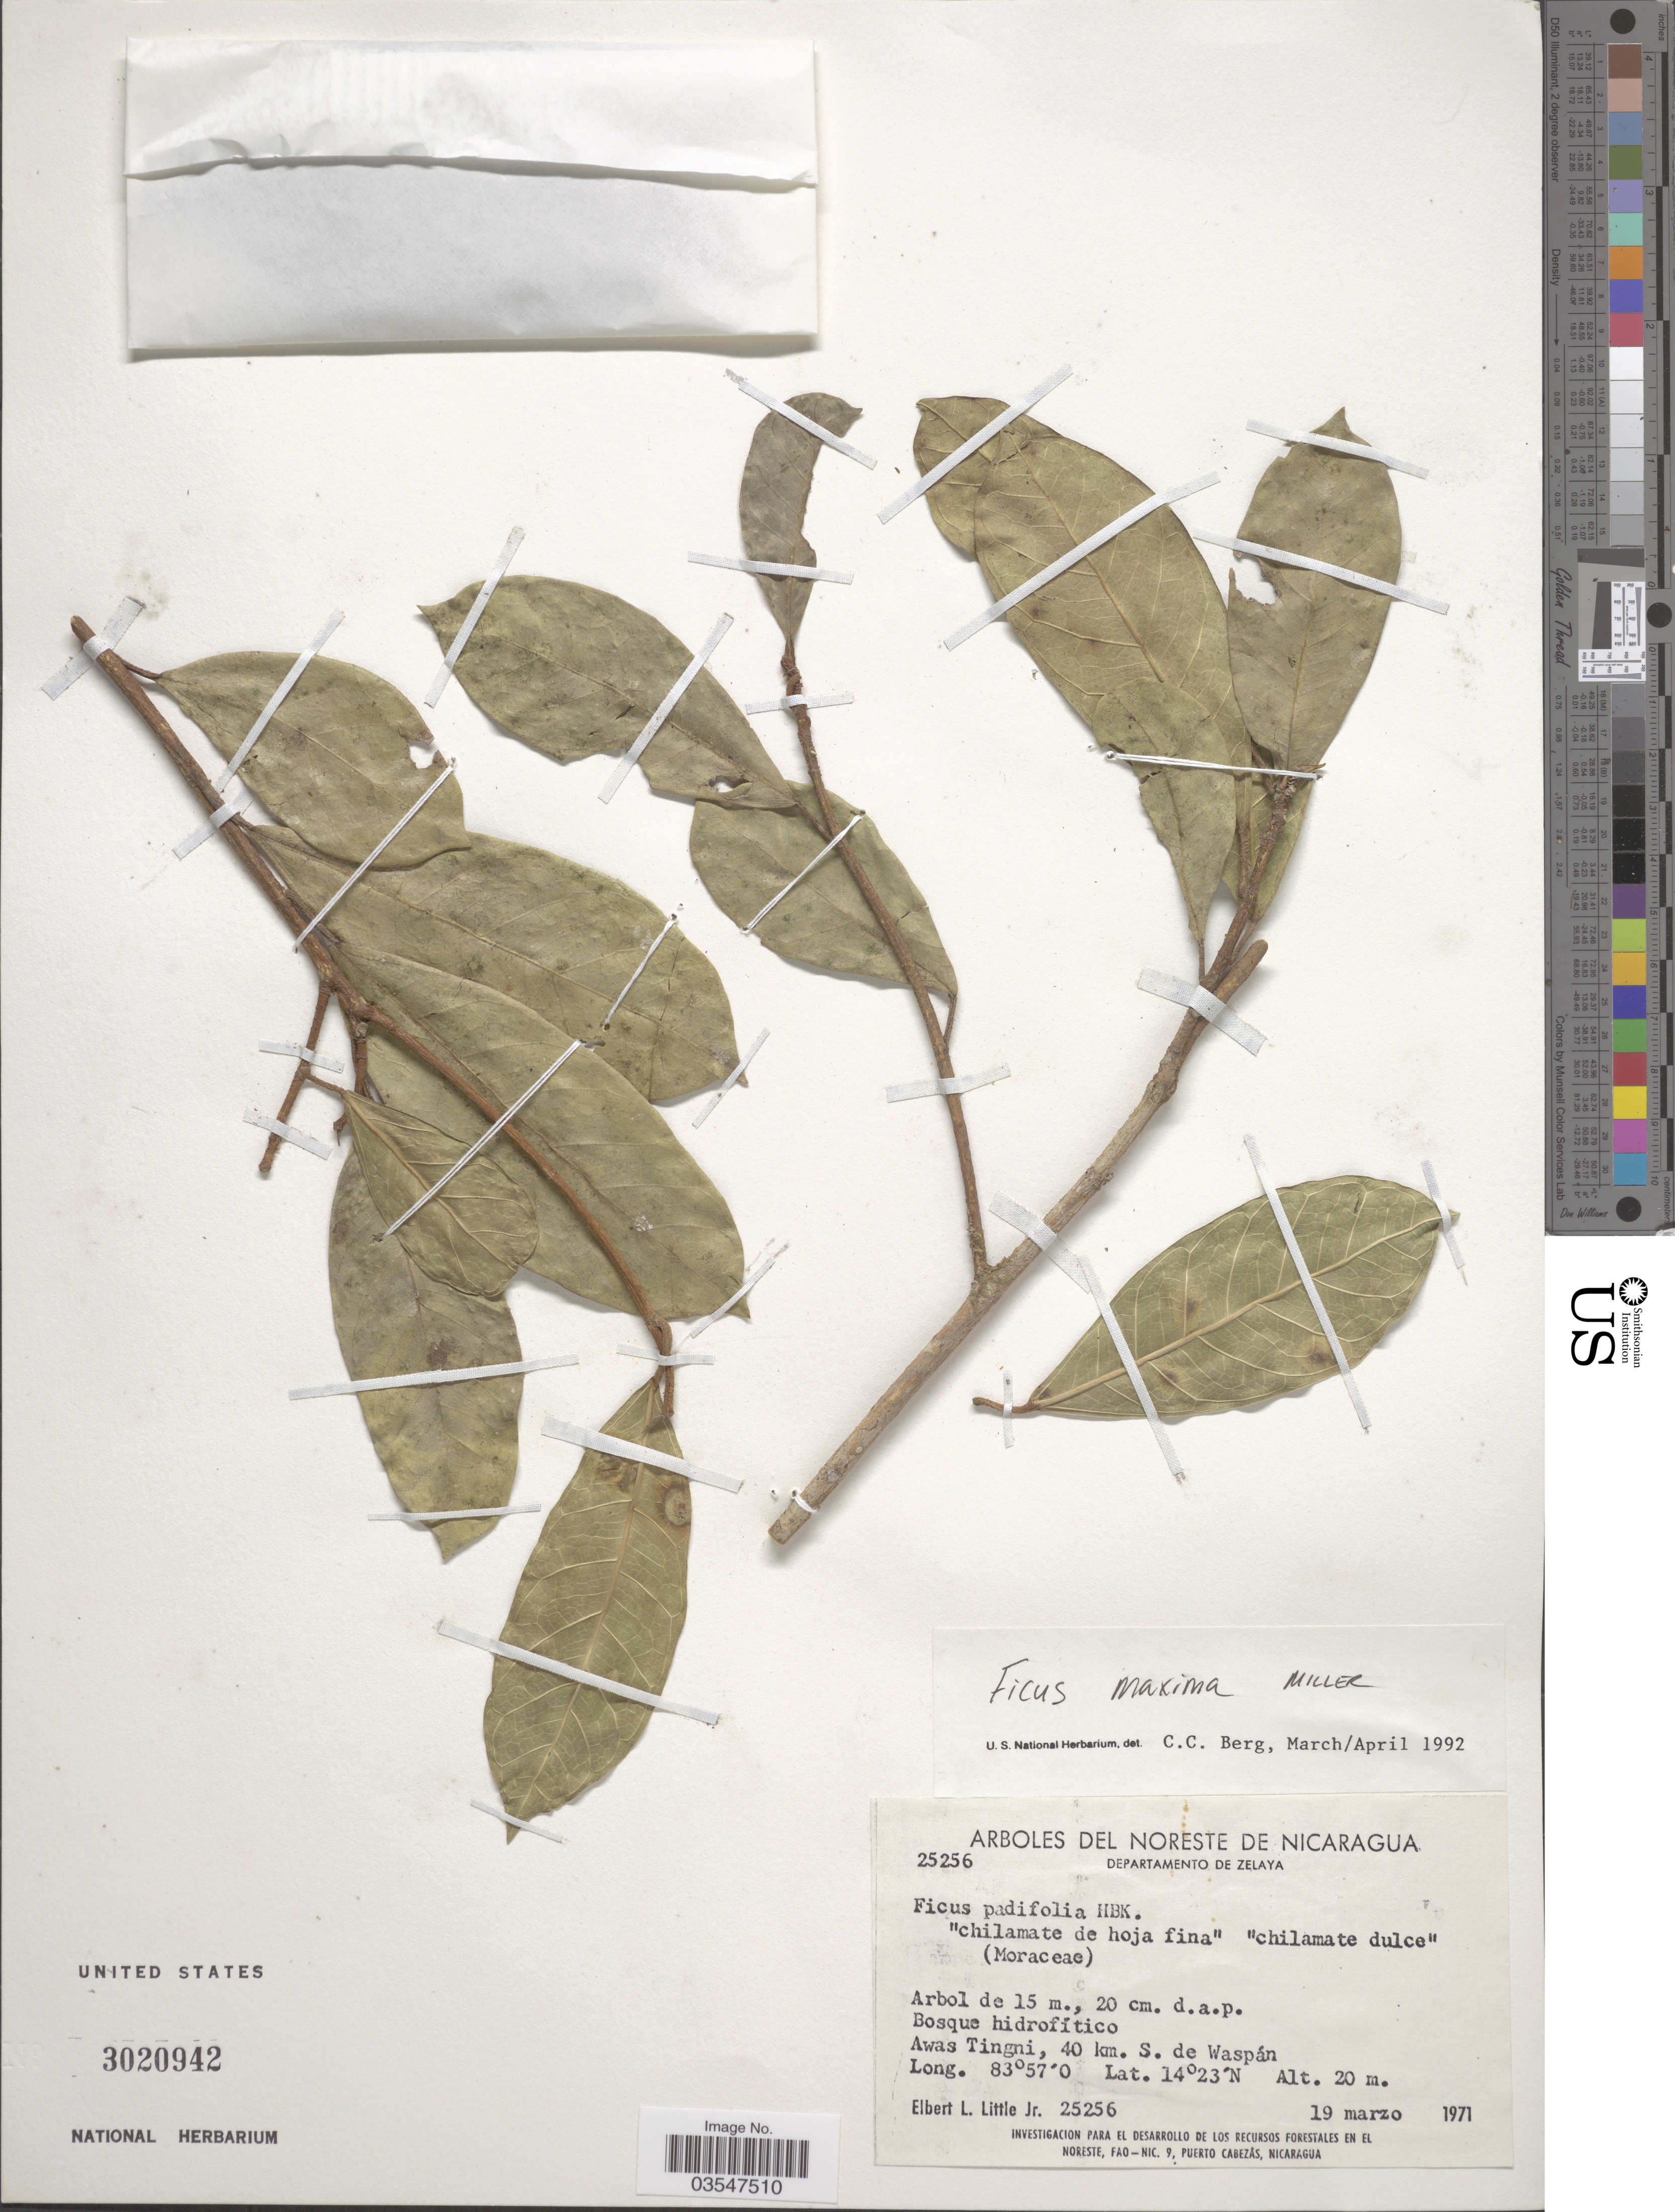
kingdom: Plantae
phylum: Tracheophyta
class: Magnoliopsida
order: Rosales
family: Moraceae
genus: Ficus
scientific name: Ficus maxima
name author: Mill.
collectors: E. L. Little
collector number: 25256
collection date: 1971-03-19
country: Nicaragua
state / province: Atlántico Norte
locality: Noreste de Nicaragua, Departamento de Zelaya. Awas Tingni, 40 km. S. de Waspán.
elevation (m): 20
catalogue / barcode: US 3020942